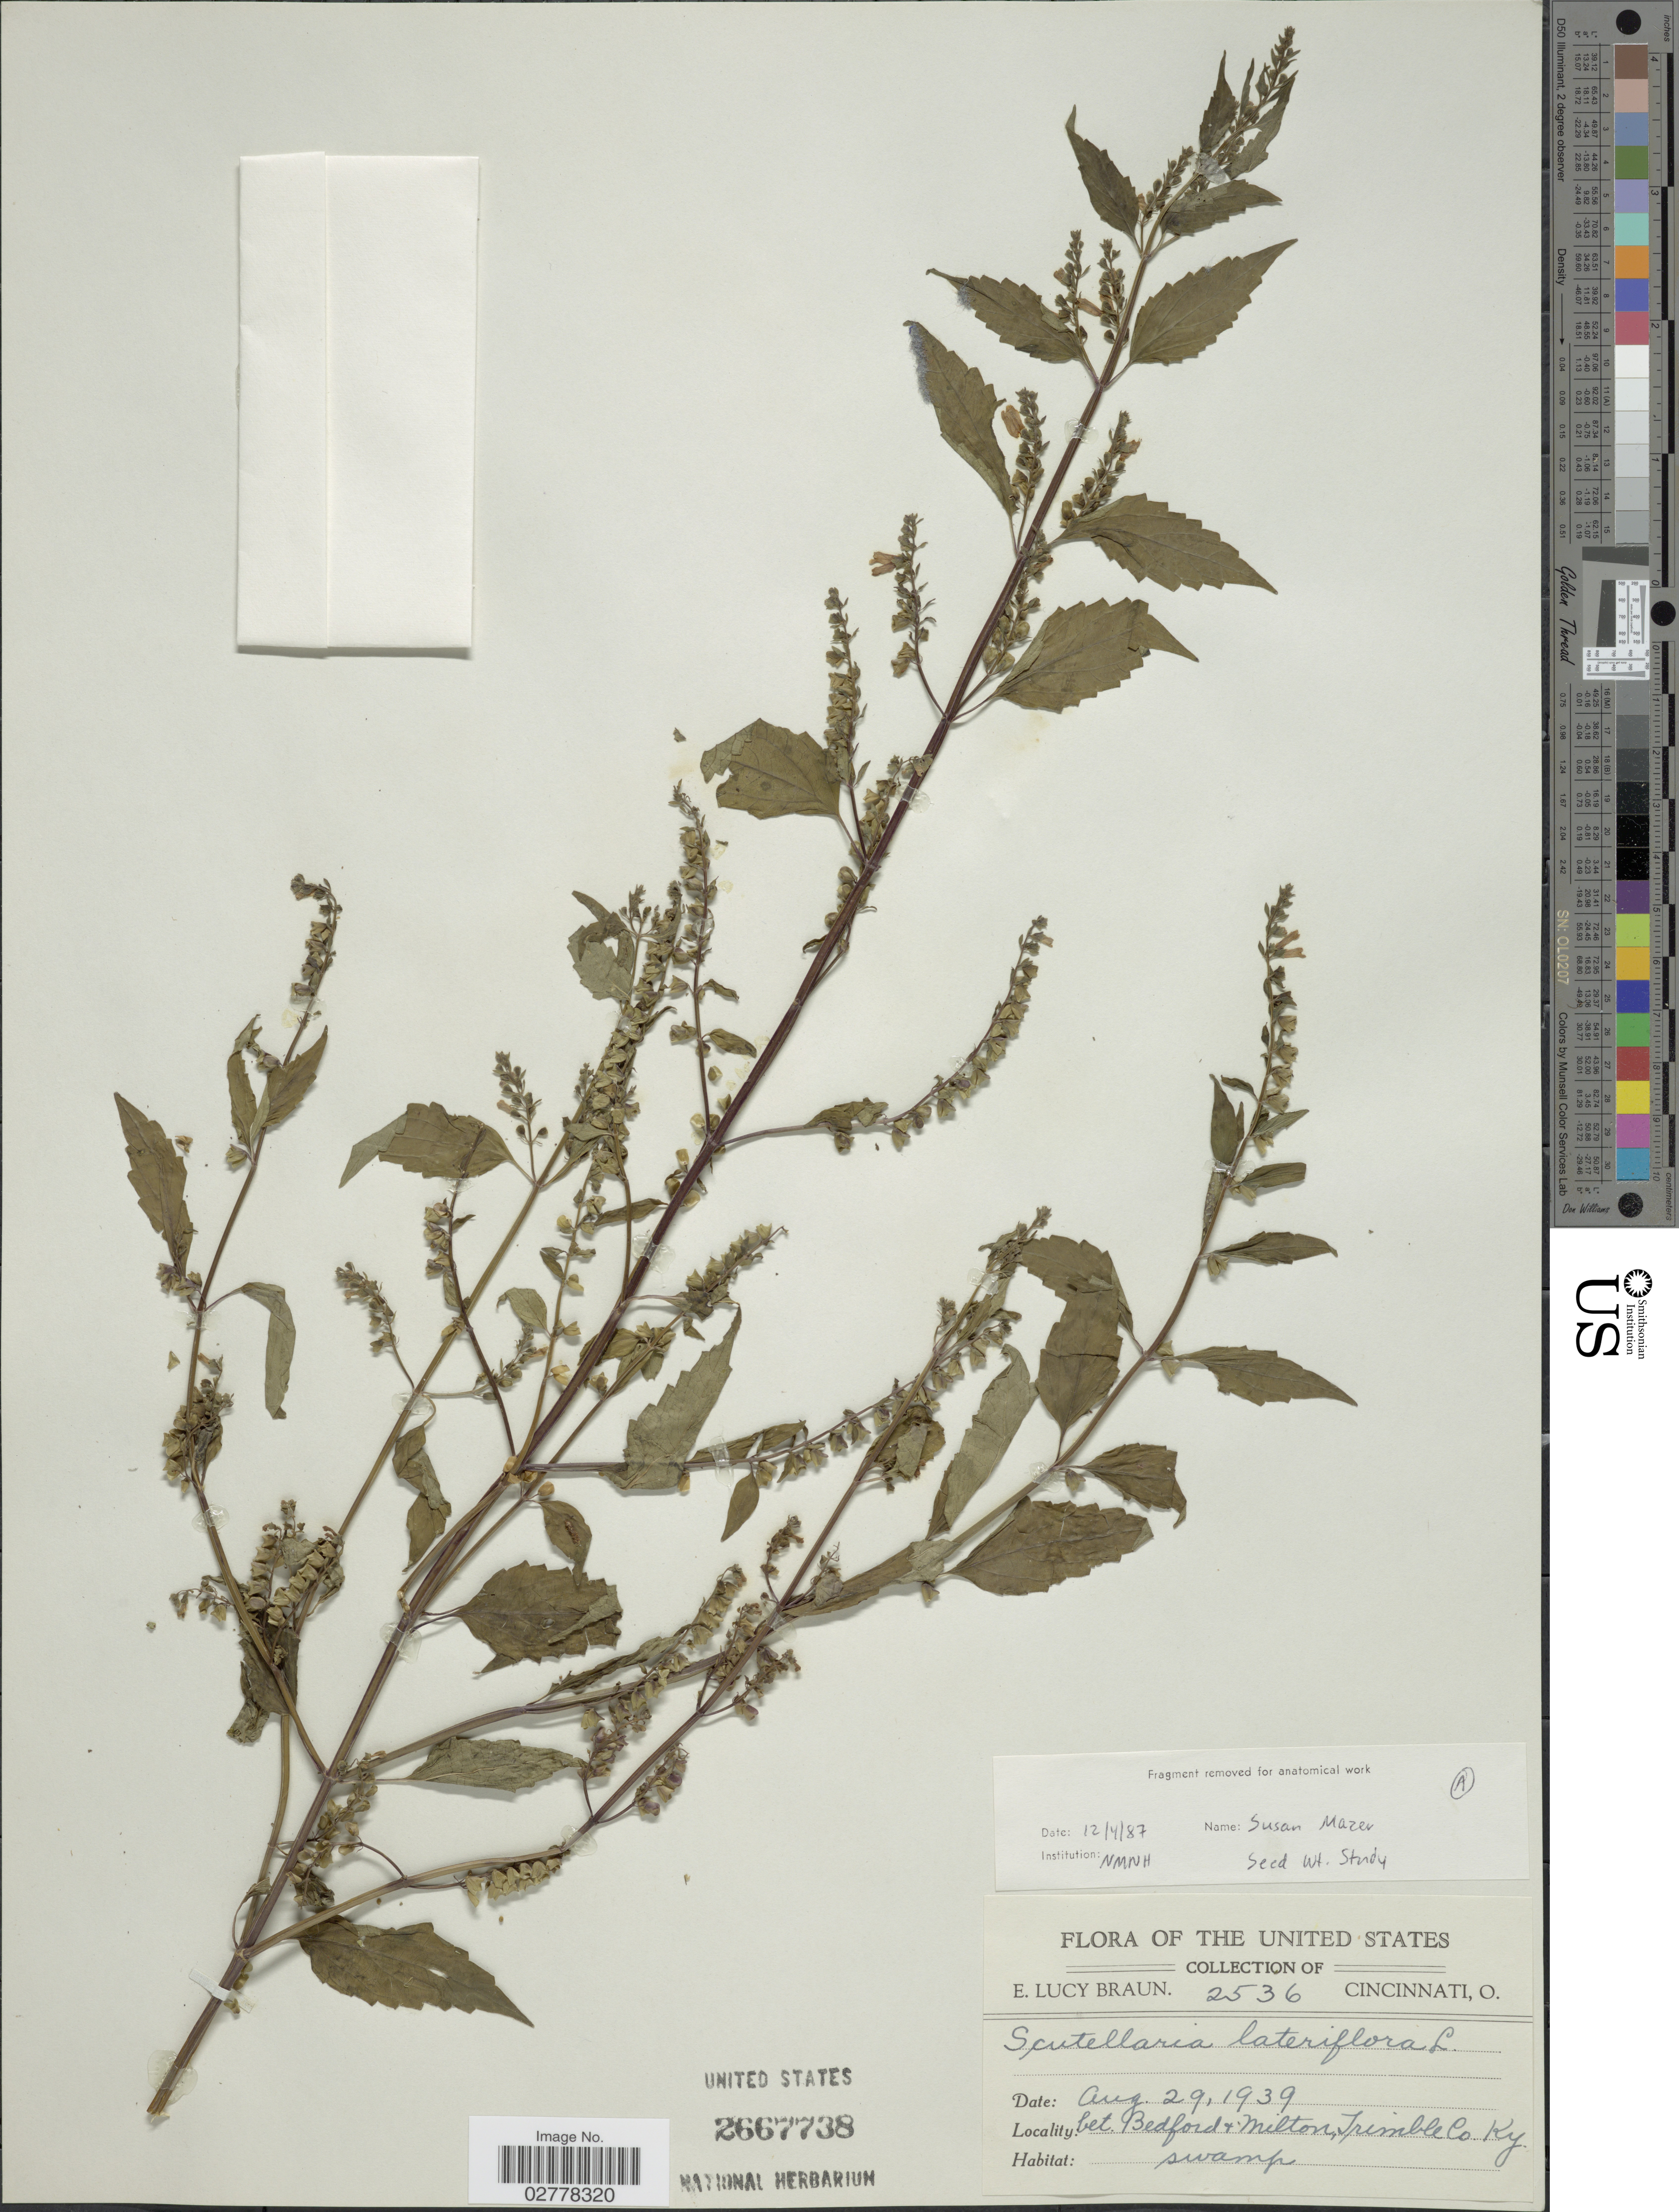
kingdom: Plantae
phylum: Tracheophyta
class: Magnoliopsida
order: Lamiales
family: Lamiaceae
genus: Scutellaria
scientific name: Scutellaria lateriflora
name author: L.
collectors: E. L. Braun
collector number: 2536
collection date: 1939-08-29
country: United States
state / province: Kentucky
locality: Bet. Bedford & Milton, Trimble Co.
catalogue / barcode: US 2667738